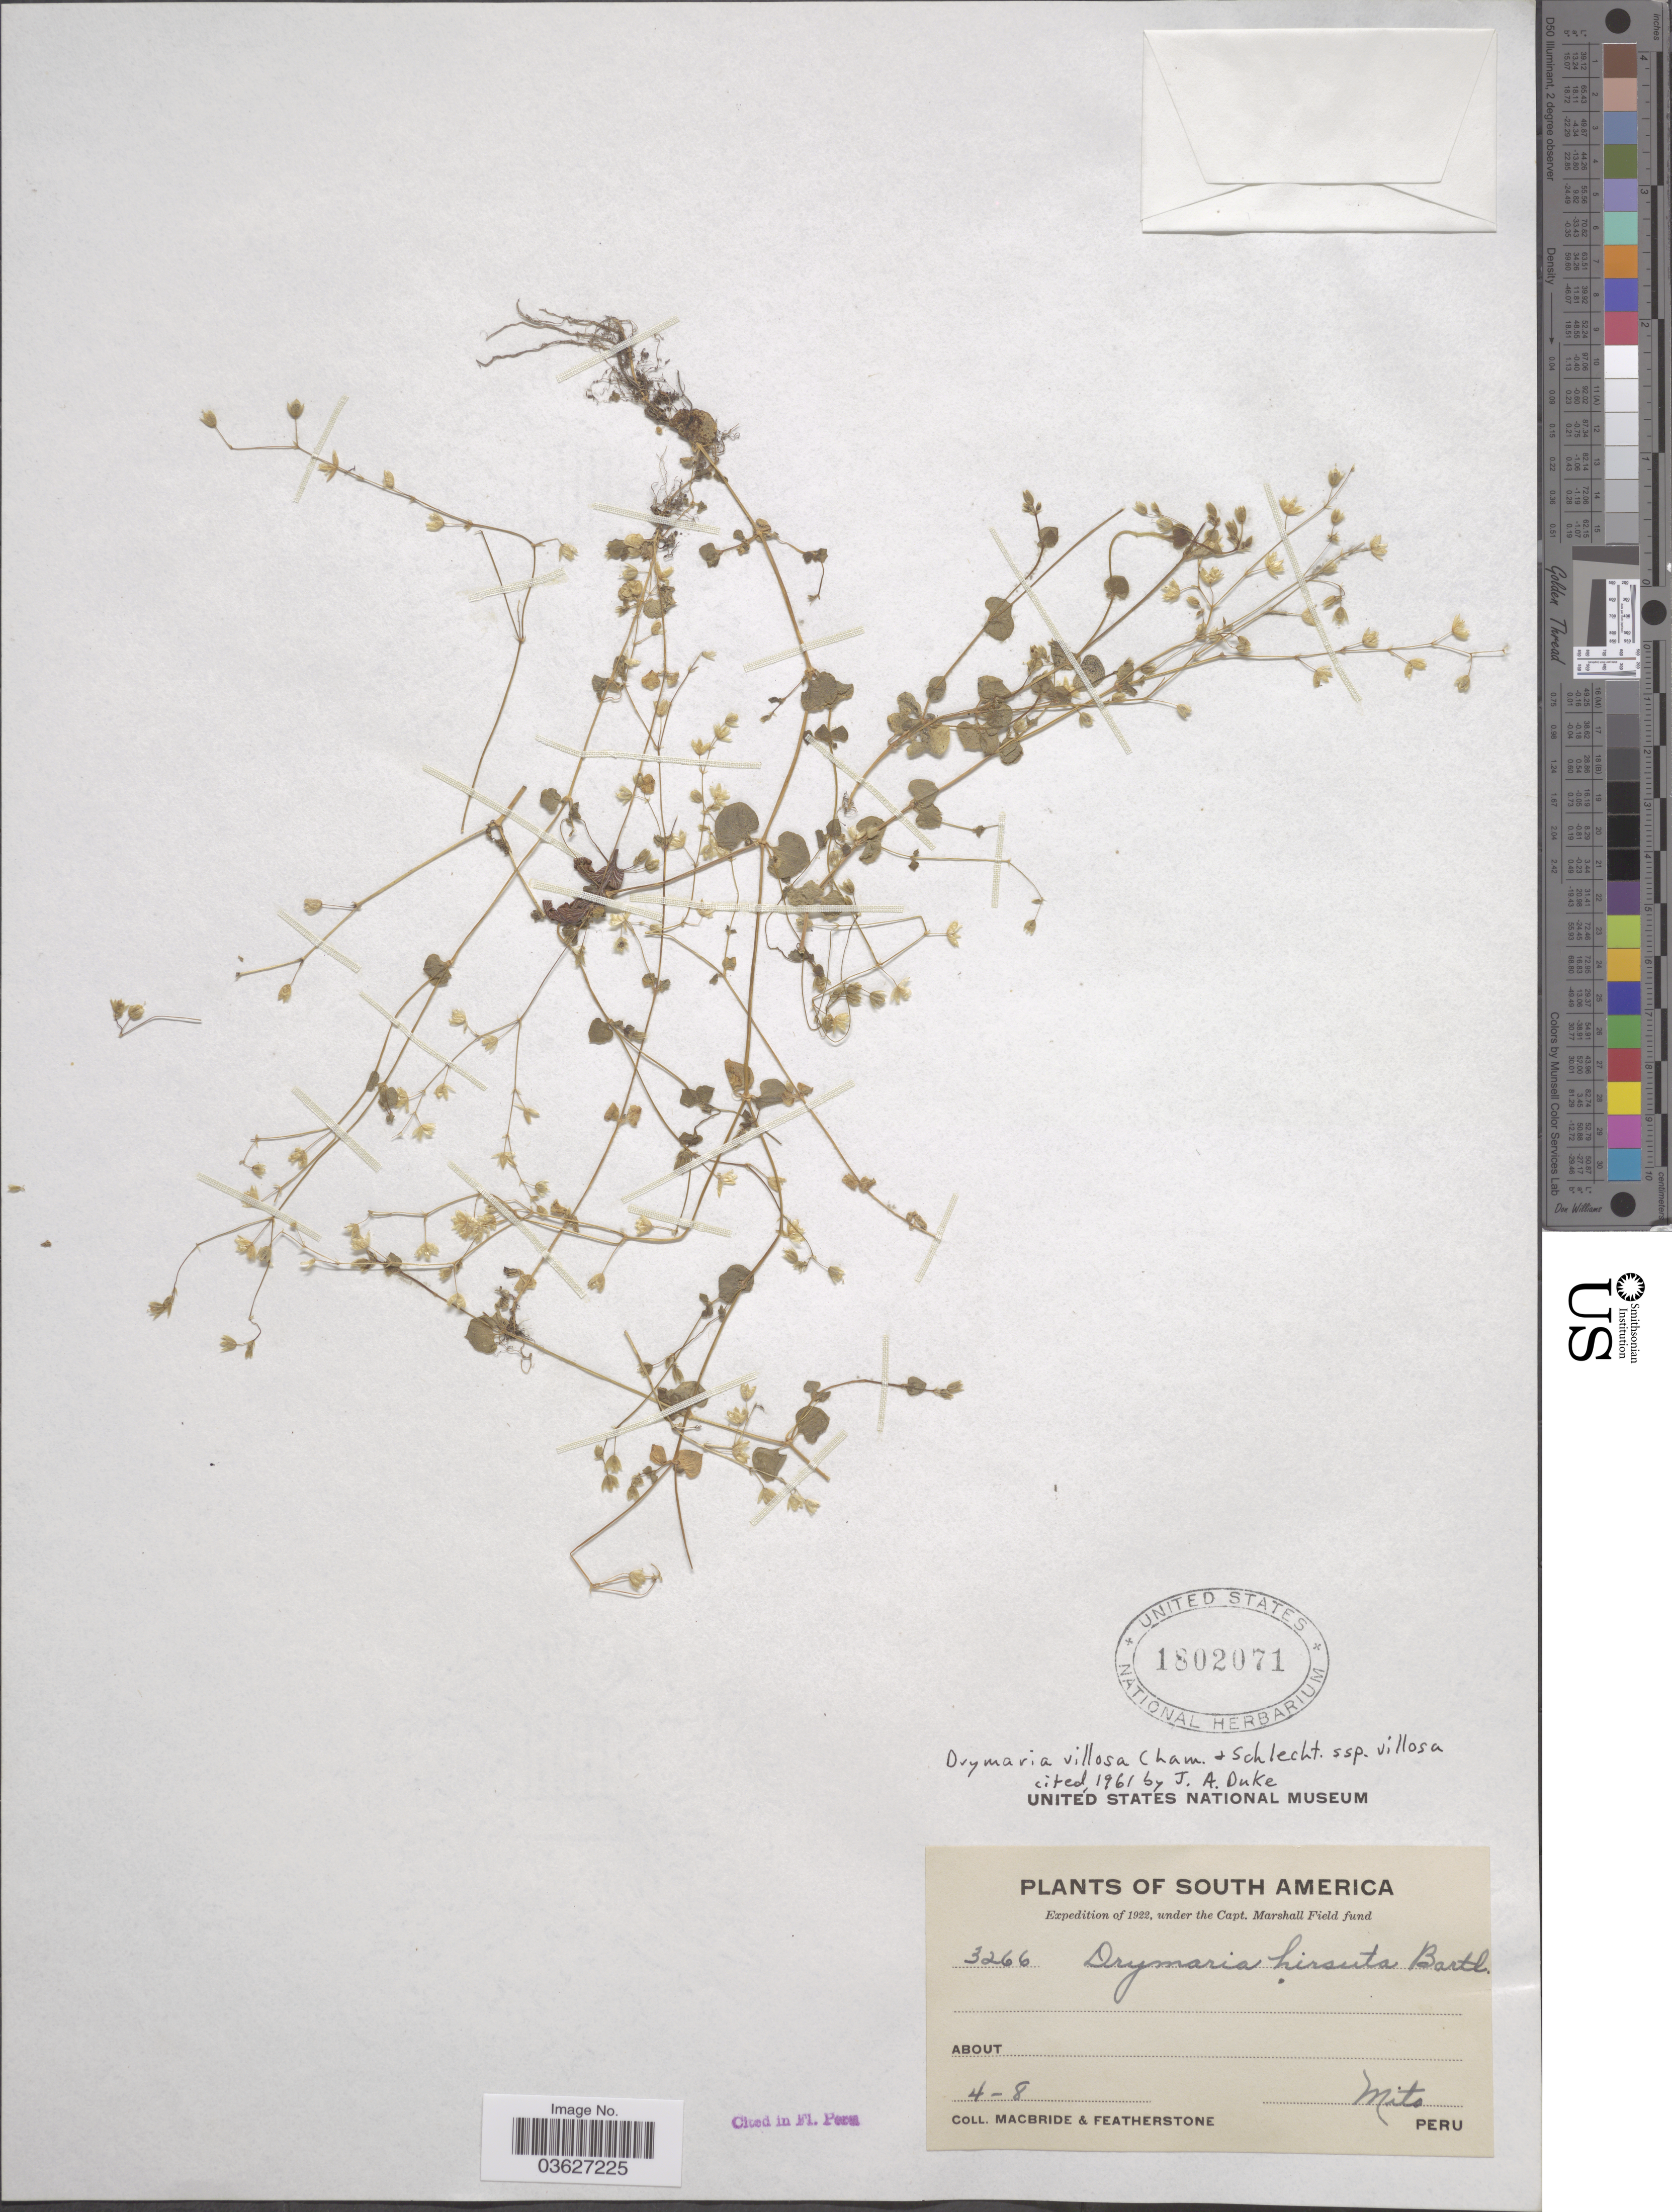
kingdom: Plantae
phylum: Tracheophyta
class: Magnoliopsida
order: Caryophyllales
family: Caryophyllaceae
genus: Drymaria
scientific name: Drymaria villosa subsp. villosa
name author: Cham. & Schltdl.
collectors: Macbride, -- & -. Featherstone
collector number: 3266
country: Peru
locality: Mito.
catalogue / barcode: US 1802071